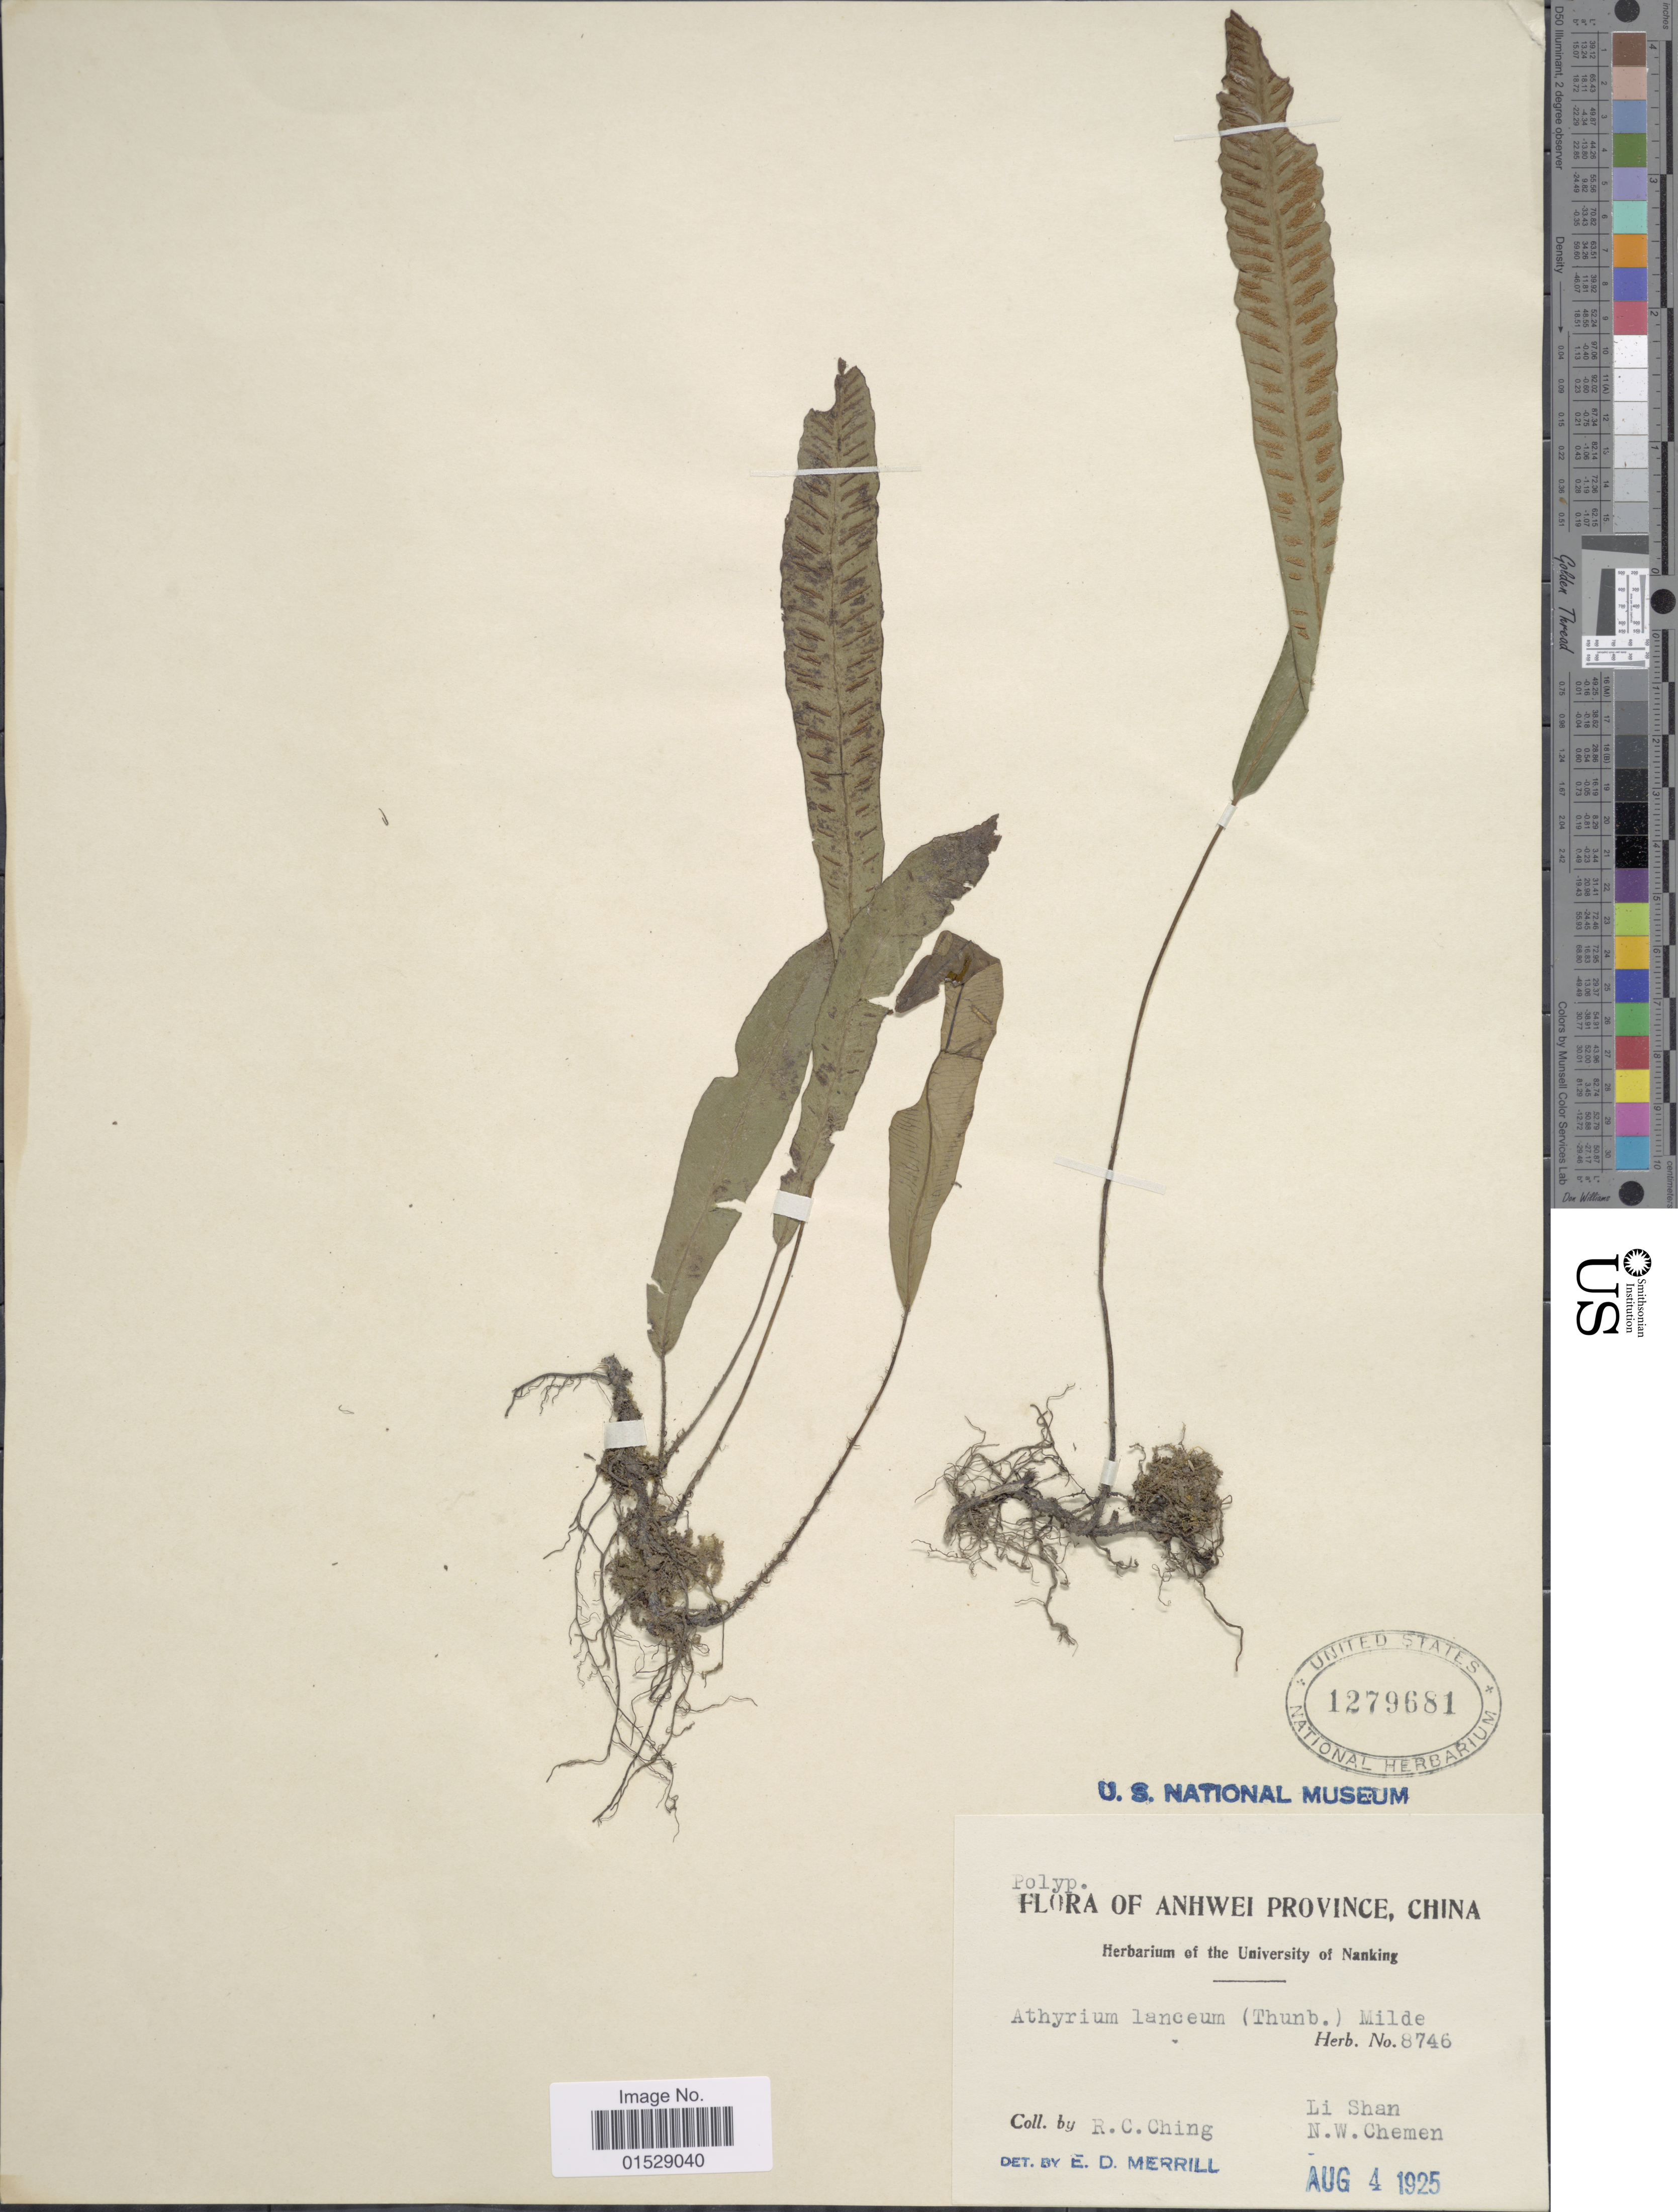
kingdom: Plantae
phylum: Tracheophyta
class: Polypodiopsida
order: Polypodiales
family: Athyriaceae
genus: Deparia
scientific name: Deparia lancea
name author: (Thunb.) Fraser-Jenk.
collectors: R. C. Ching, L. Shan & N. Chemen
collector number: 8746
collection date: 1925-08-04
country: China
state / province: Anhui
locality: Anhwei Province.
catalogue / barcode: US 1279681